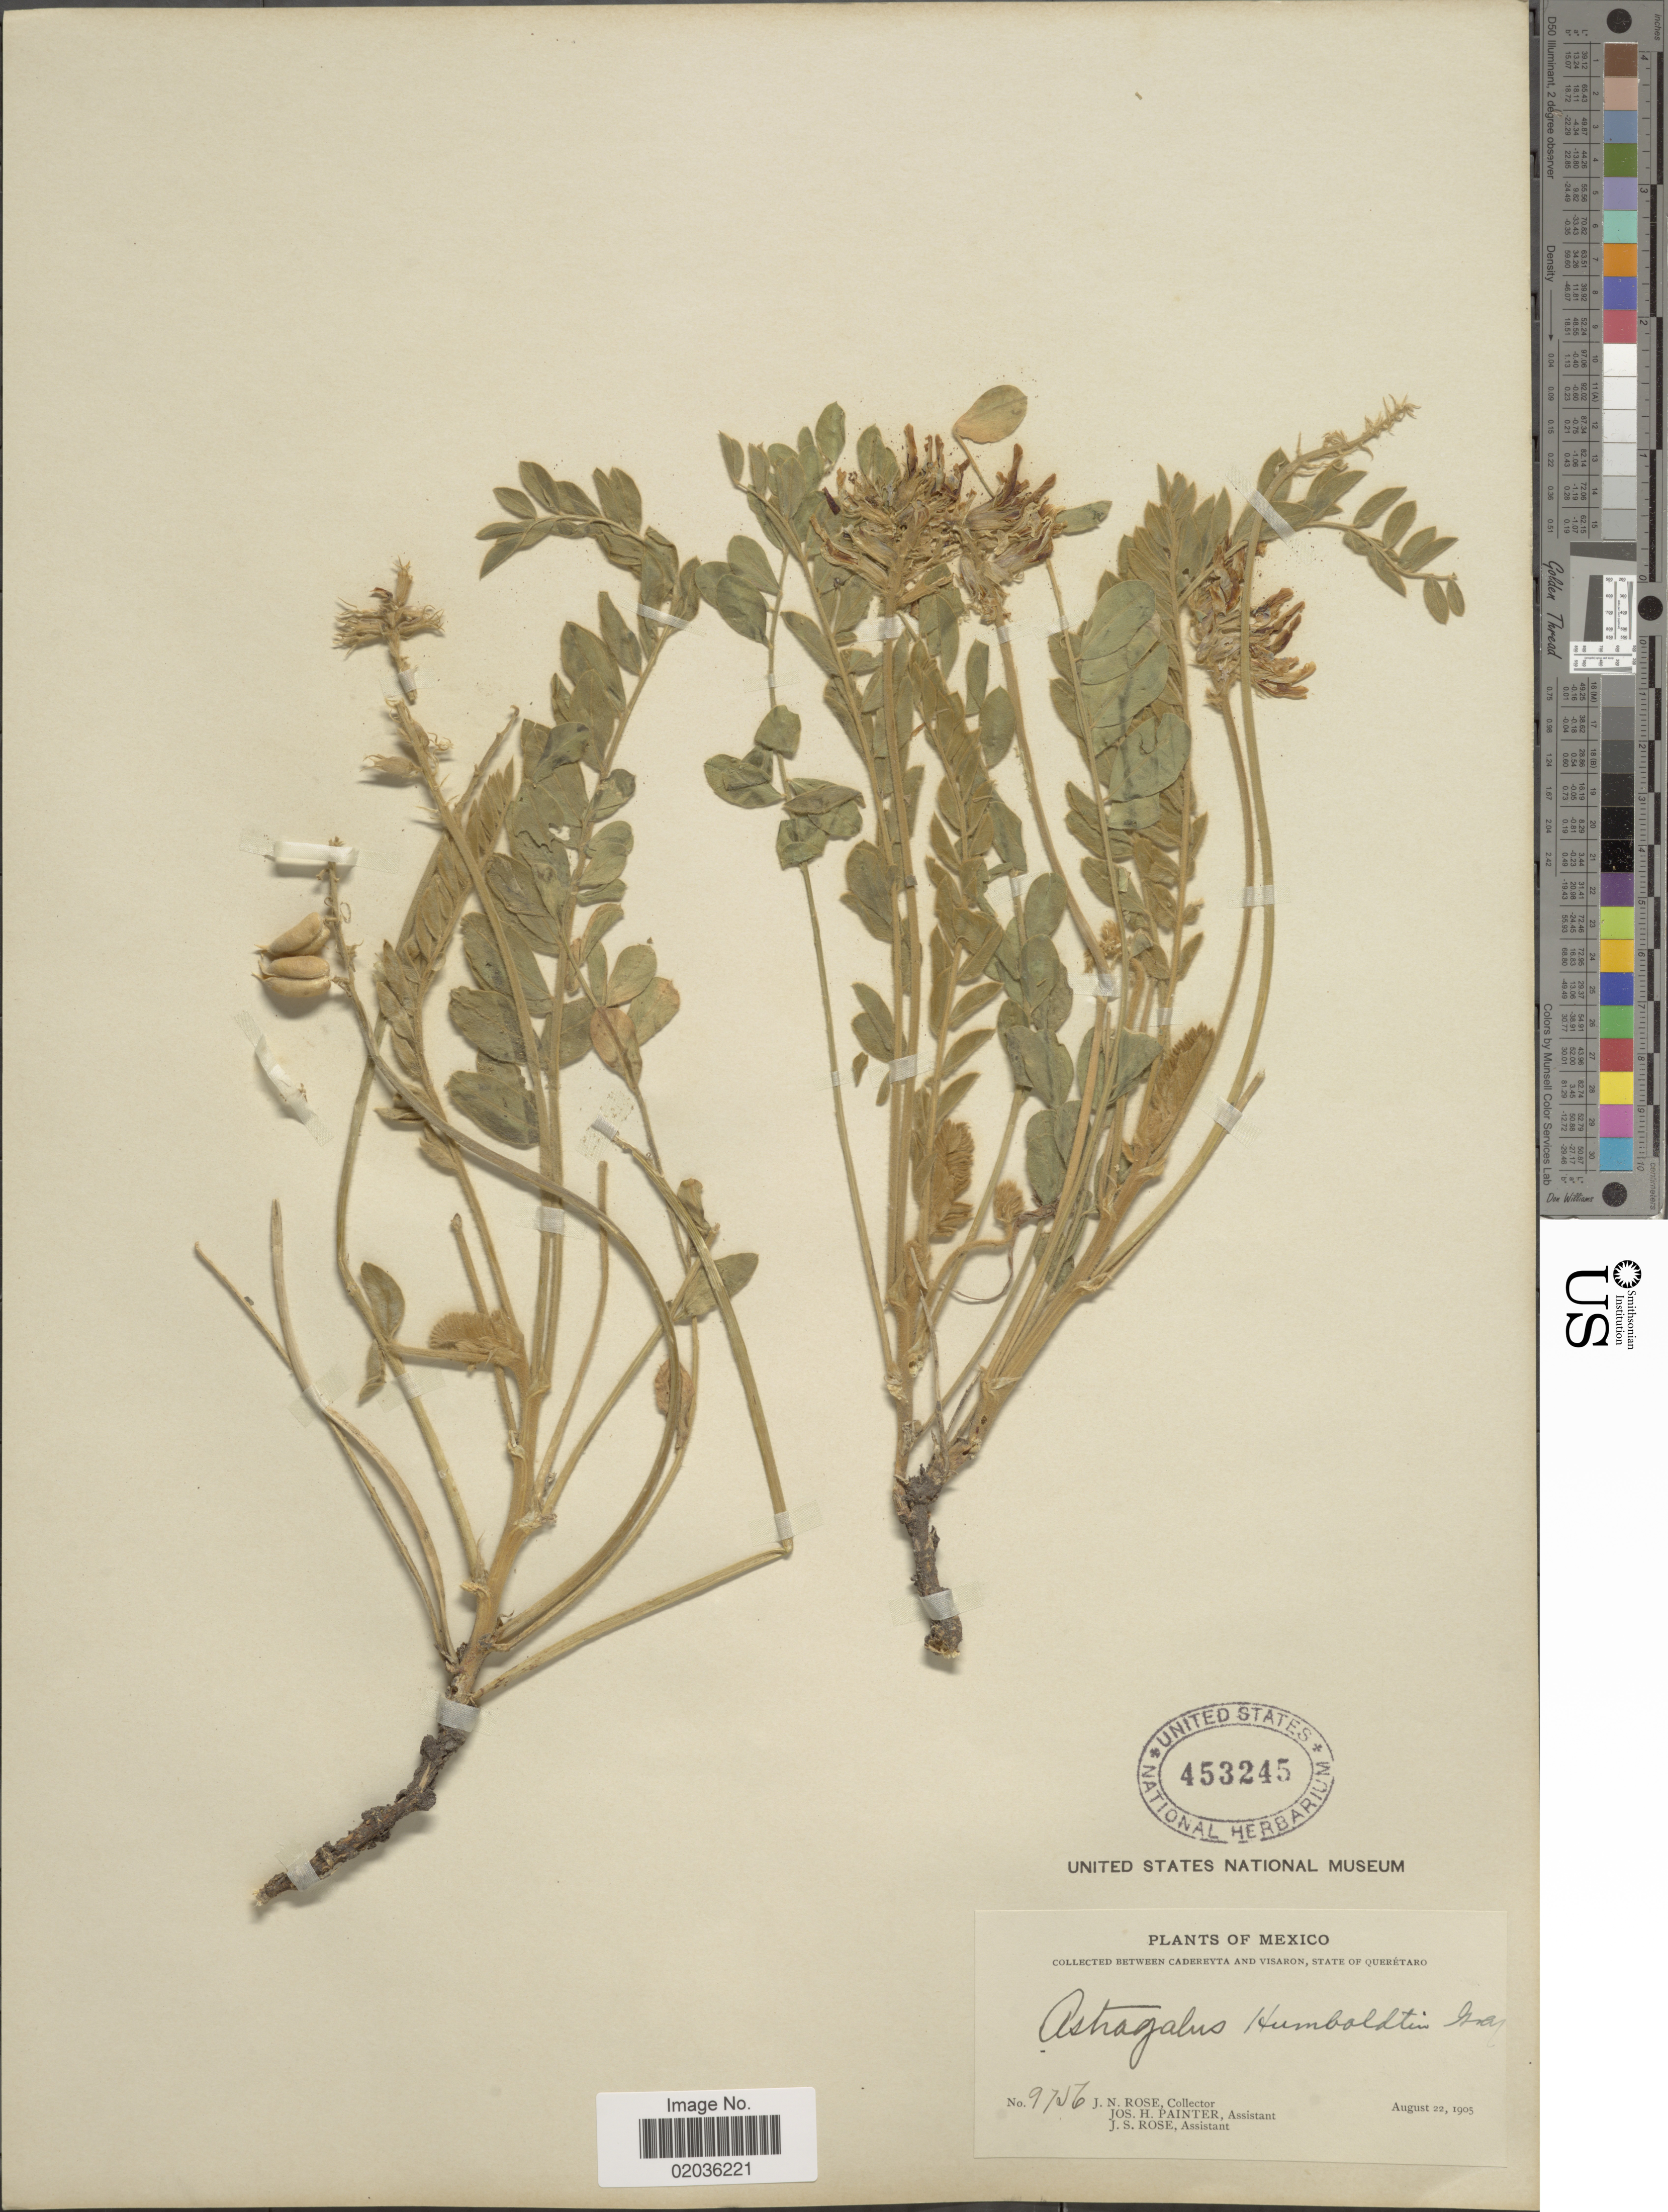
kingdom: Plantae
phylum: Tracheophyta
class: Magnoliopsida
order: Fabales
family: Fabaceae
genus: Astragalus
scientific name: Astragalus mollissimus var. irolanus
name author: (M.E. Jones) Barneby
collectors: J. N. Rose, J. H. Painter & J. S. Rose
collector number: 9756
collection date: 1905-08-22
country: Mexico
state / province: Querétaro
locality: Between Cadereyta and Visaron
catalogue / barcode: US 453245